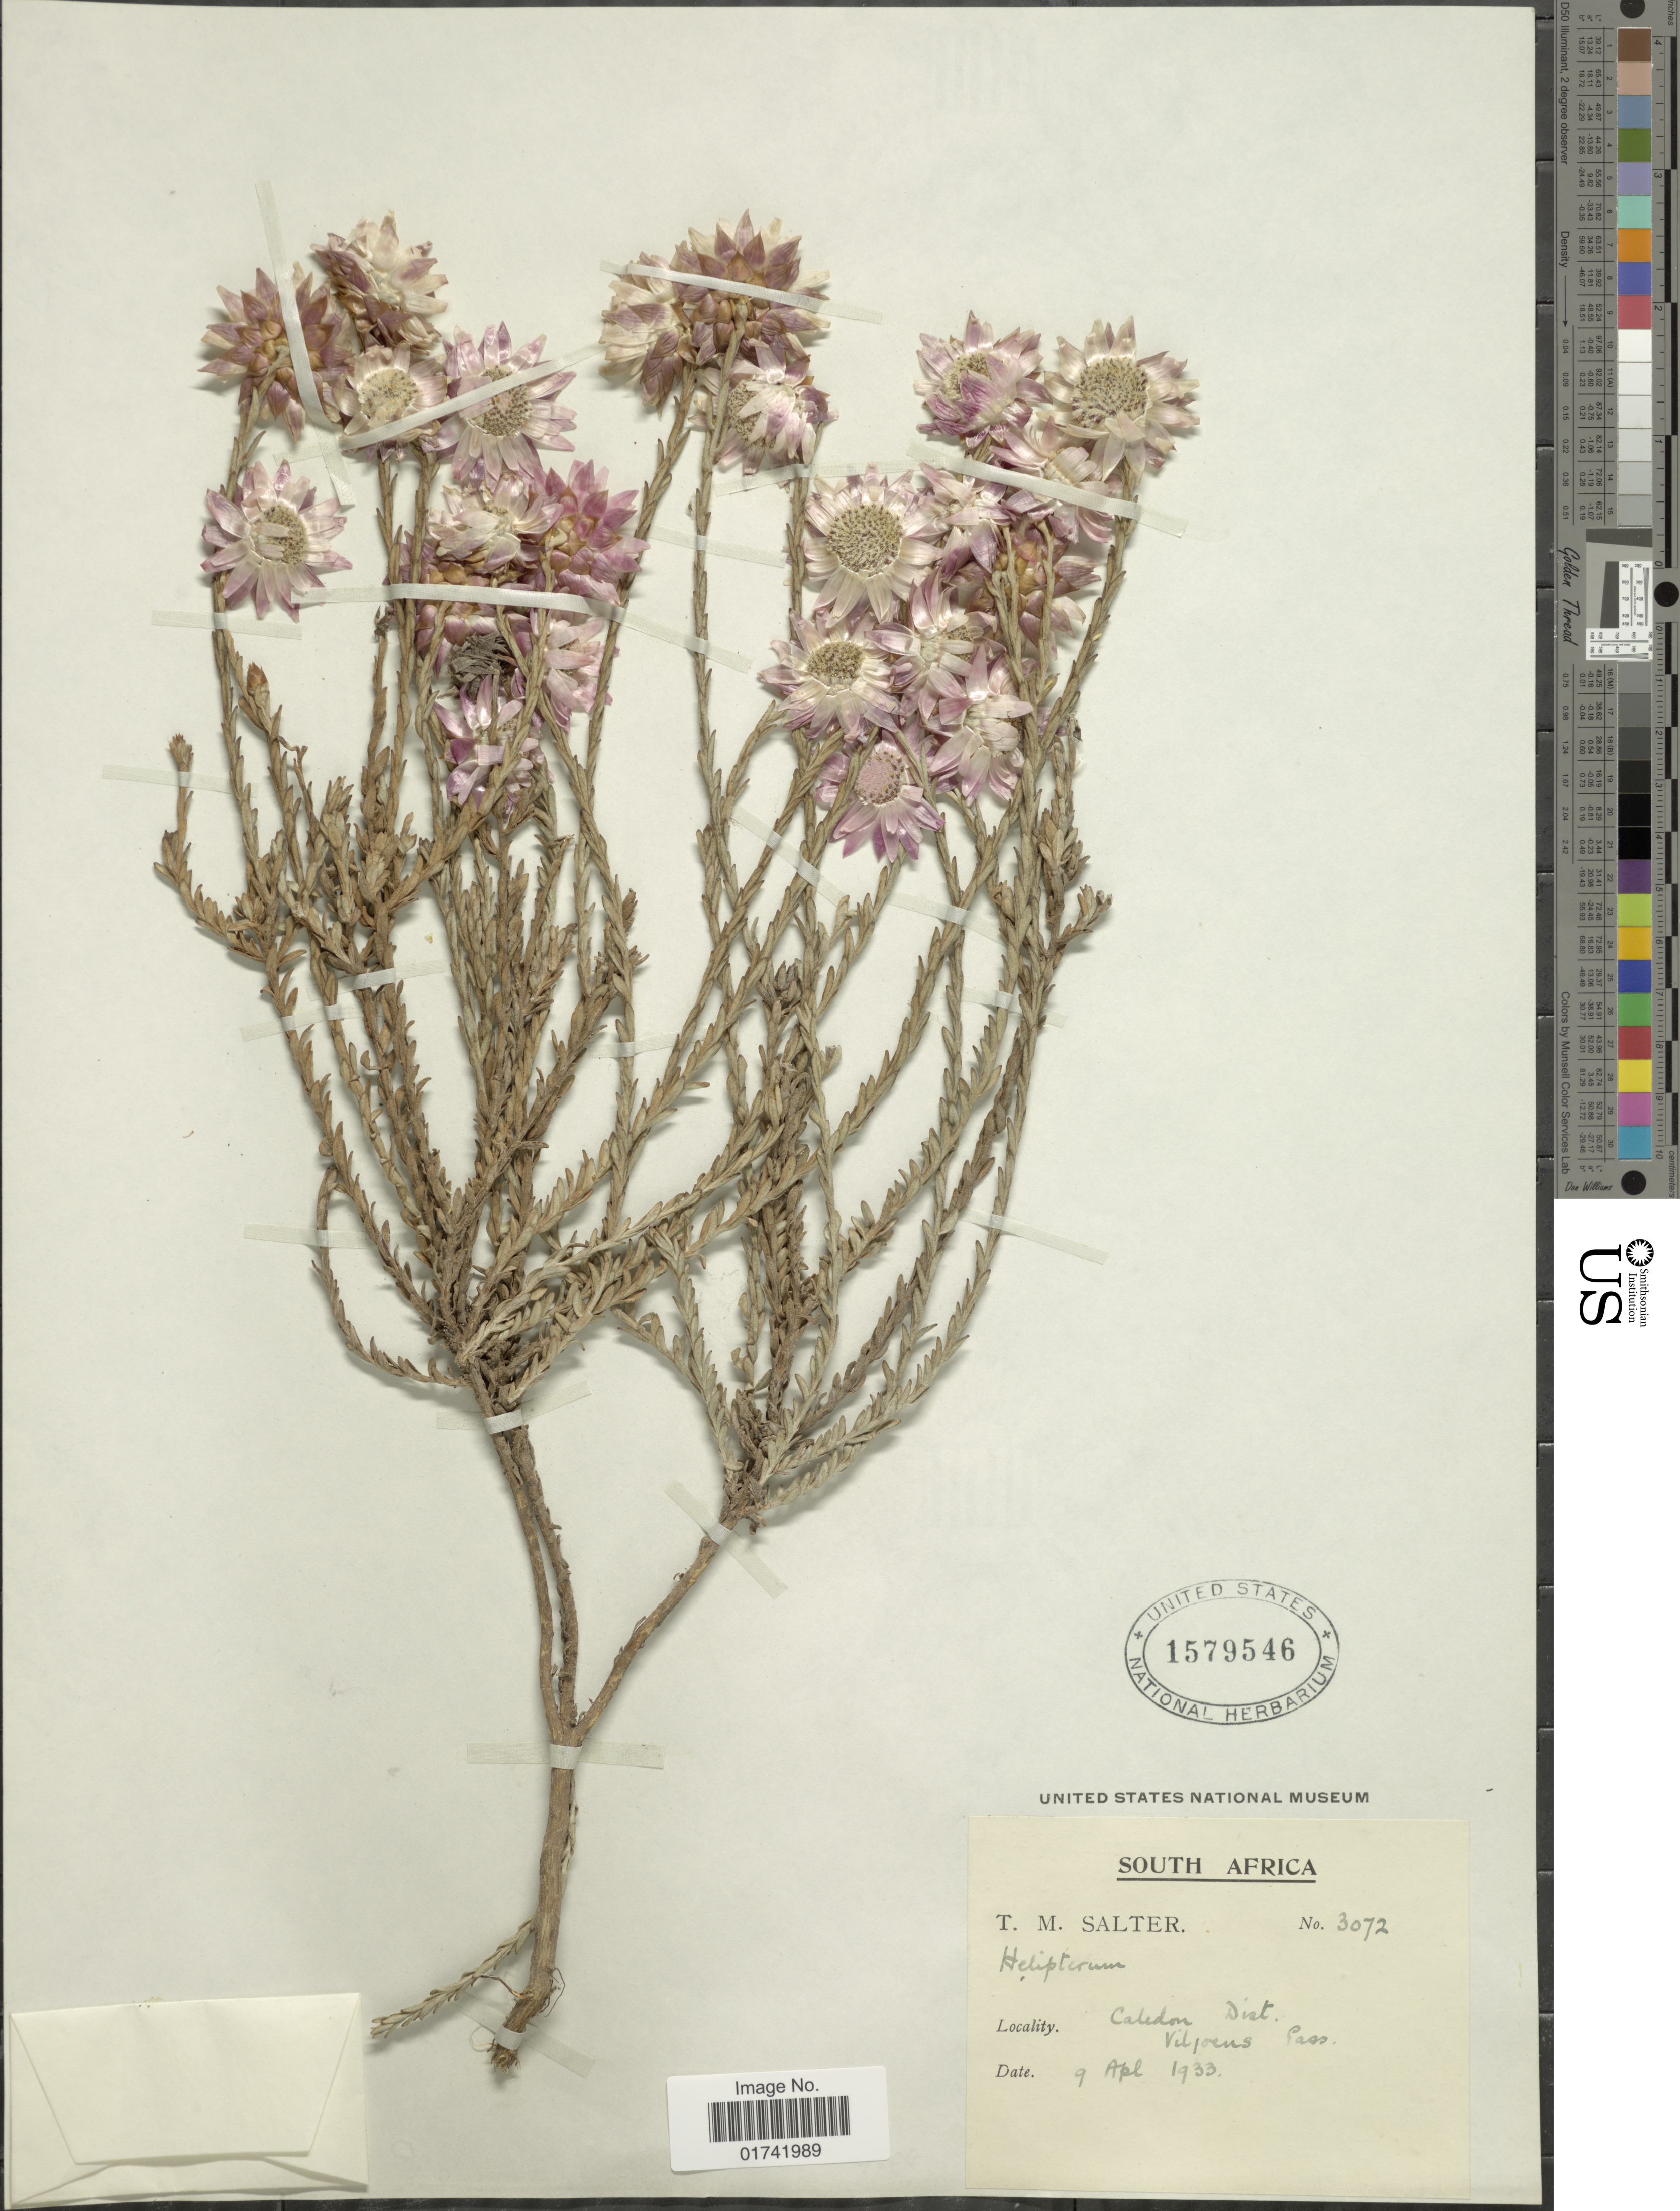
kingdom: Plantae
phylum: Tracheophyta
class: Magnoliopsida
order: Asterales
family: Asteraceae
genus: Helipterum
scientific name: Helipterum sp.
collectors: T. Salter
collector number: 3072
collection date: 1933-04-07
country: South Africa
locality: Caledon Dist. Vilpoens Pass.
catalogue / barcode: US 1579546